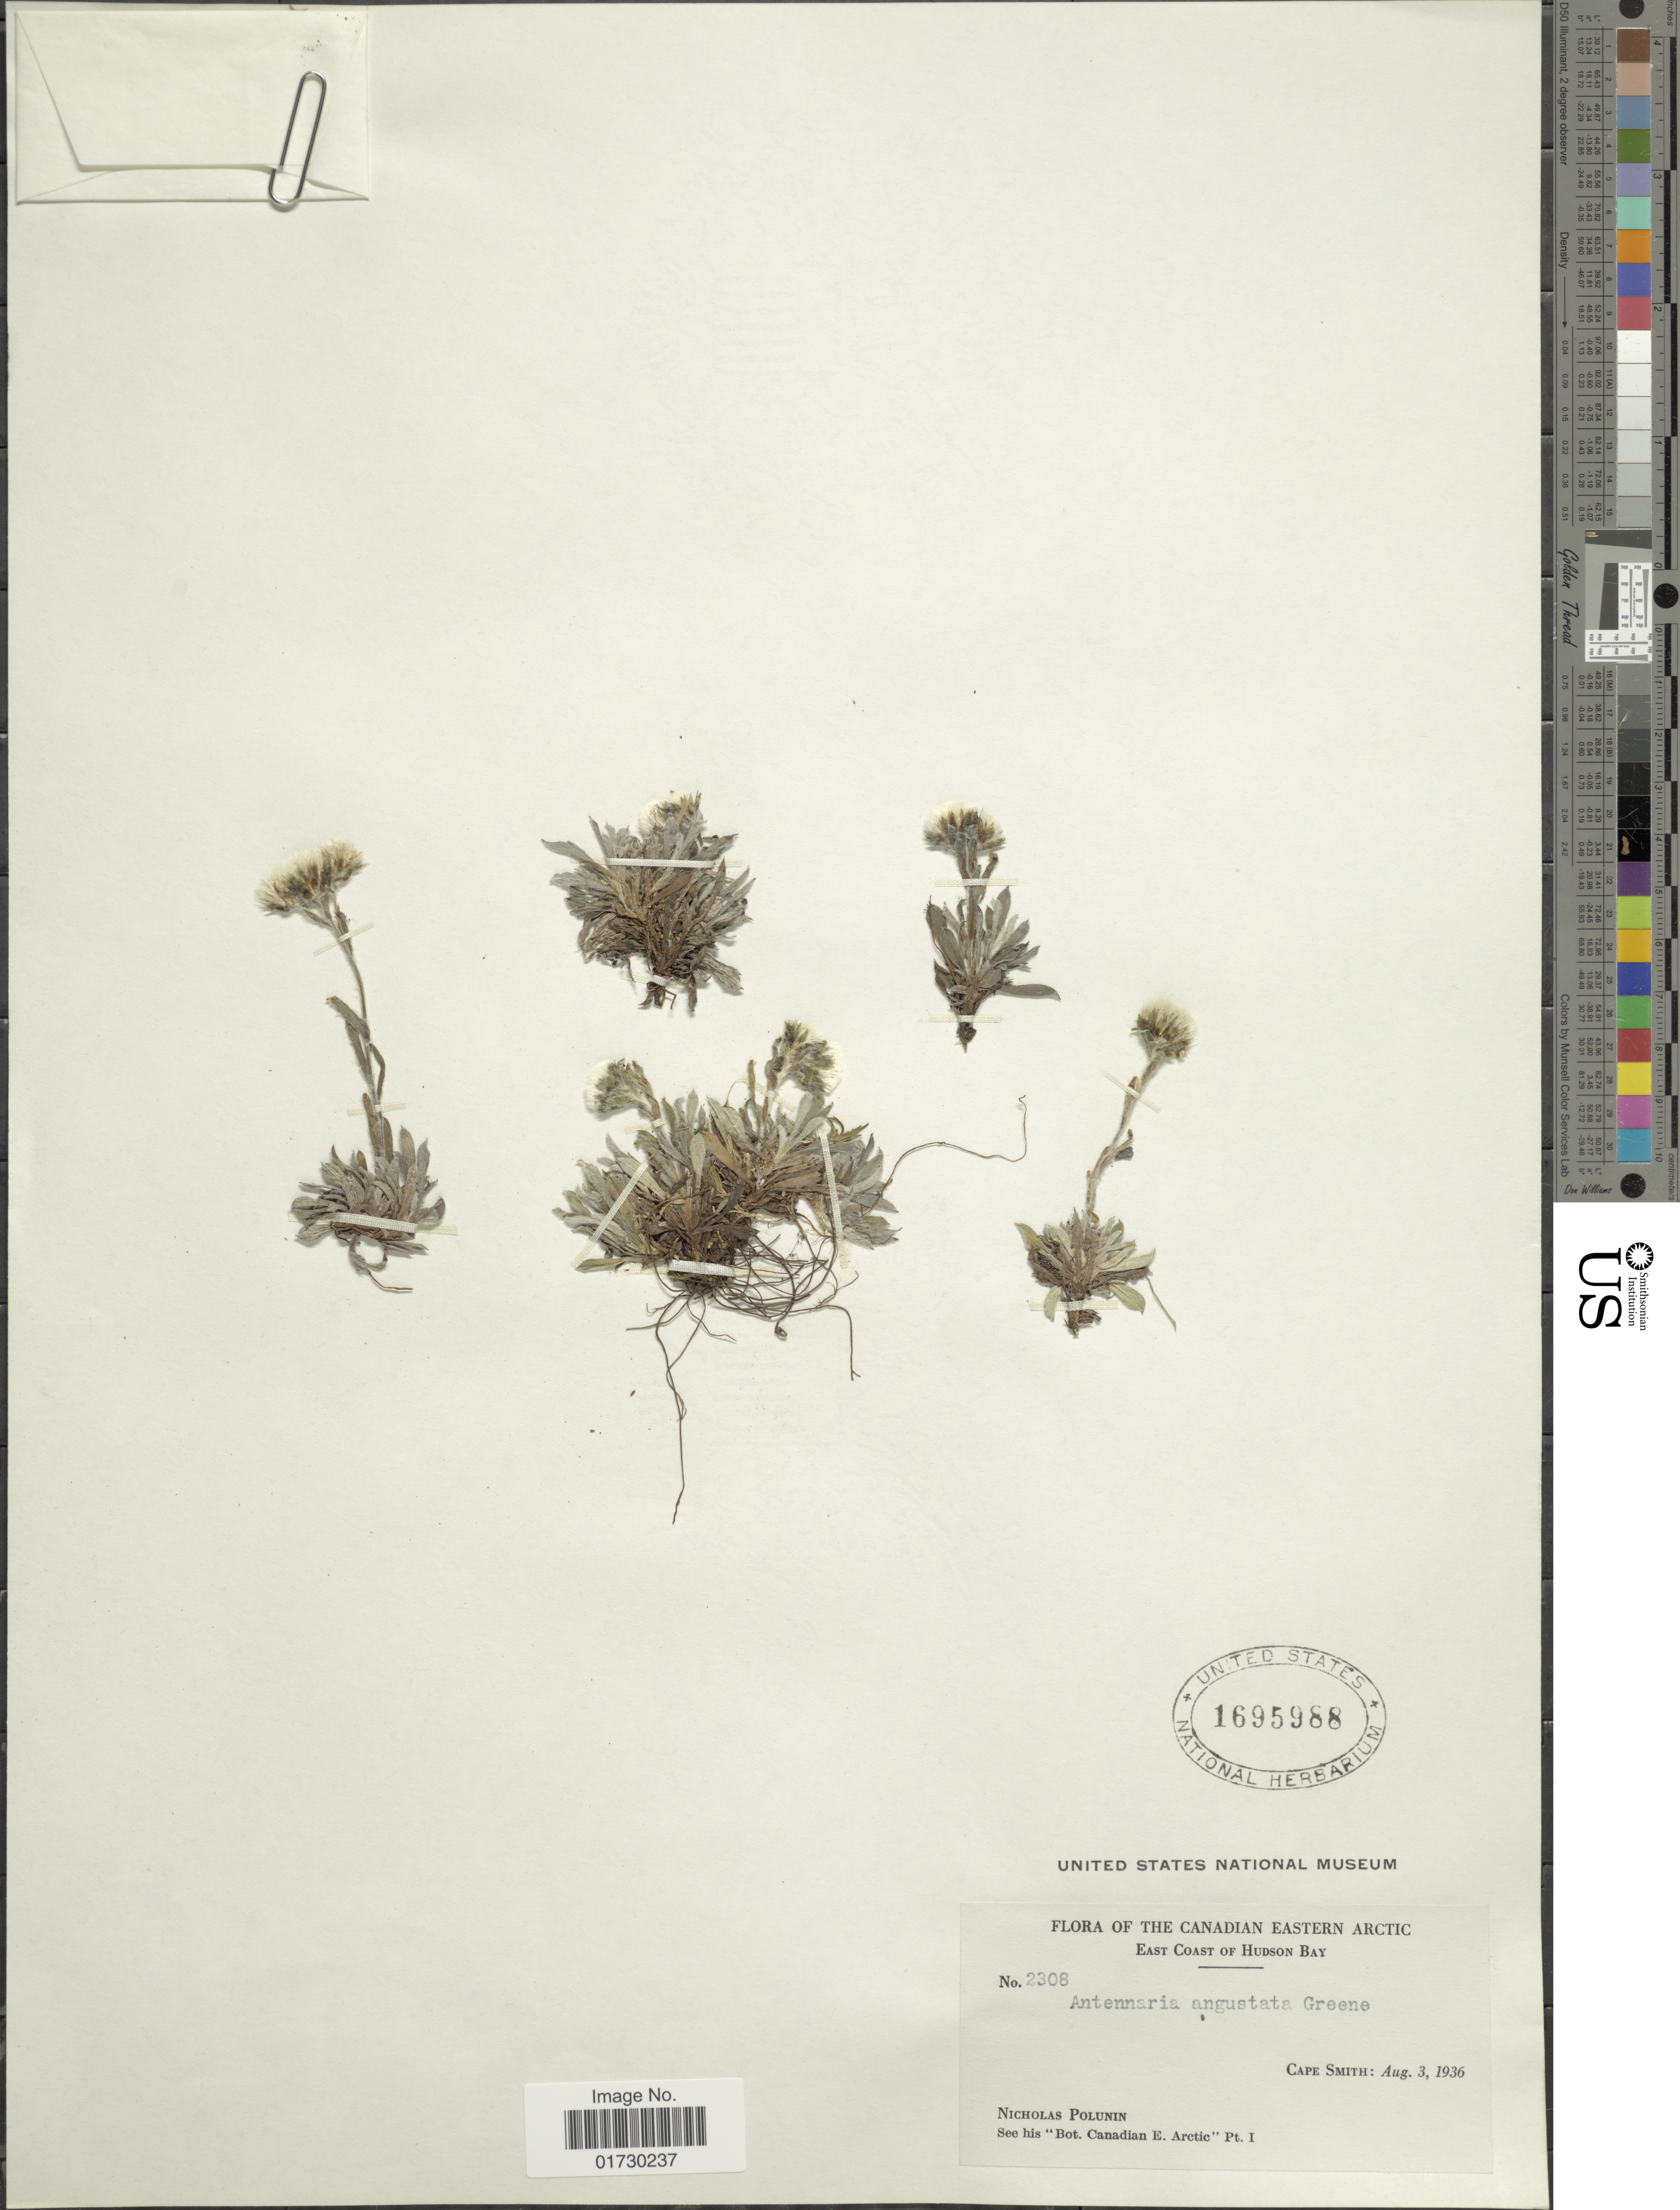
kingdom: Plantae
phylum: Tracheophyta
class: Magnoliopsida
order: Asterales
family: Asteraceae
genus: Antennaria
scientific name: Antennaria angustata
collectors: N. Pulunin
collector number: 2308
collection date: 1936-08-03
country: Canada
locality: Canadian Eastern Arctic, East Coast of Hudson Bay, cape Smith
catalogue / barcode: US 1695988